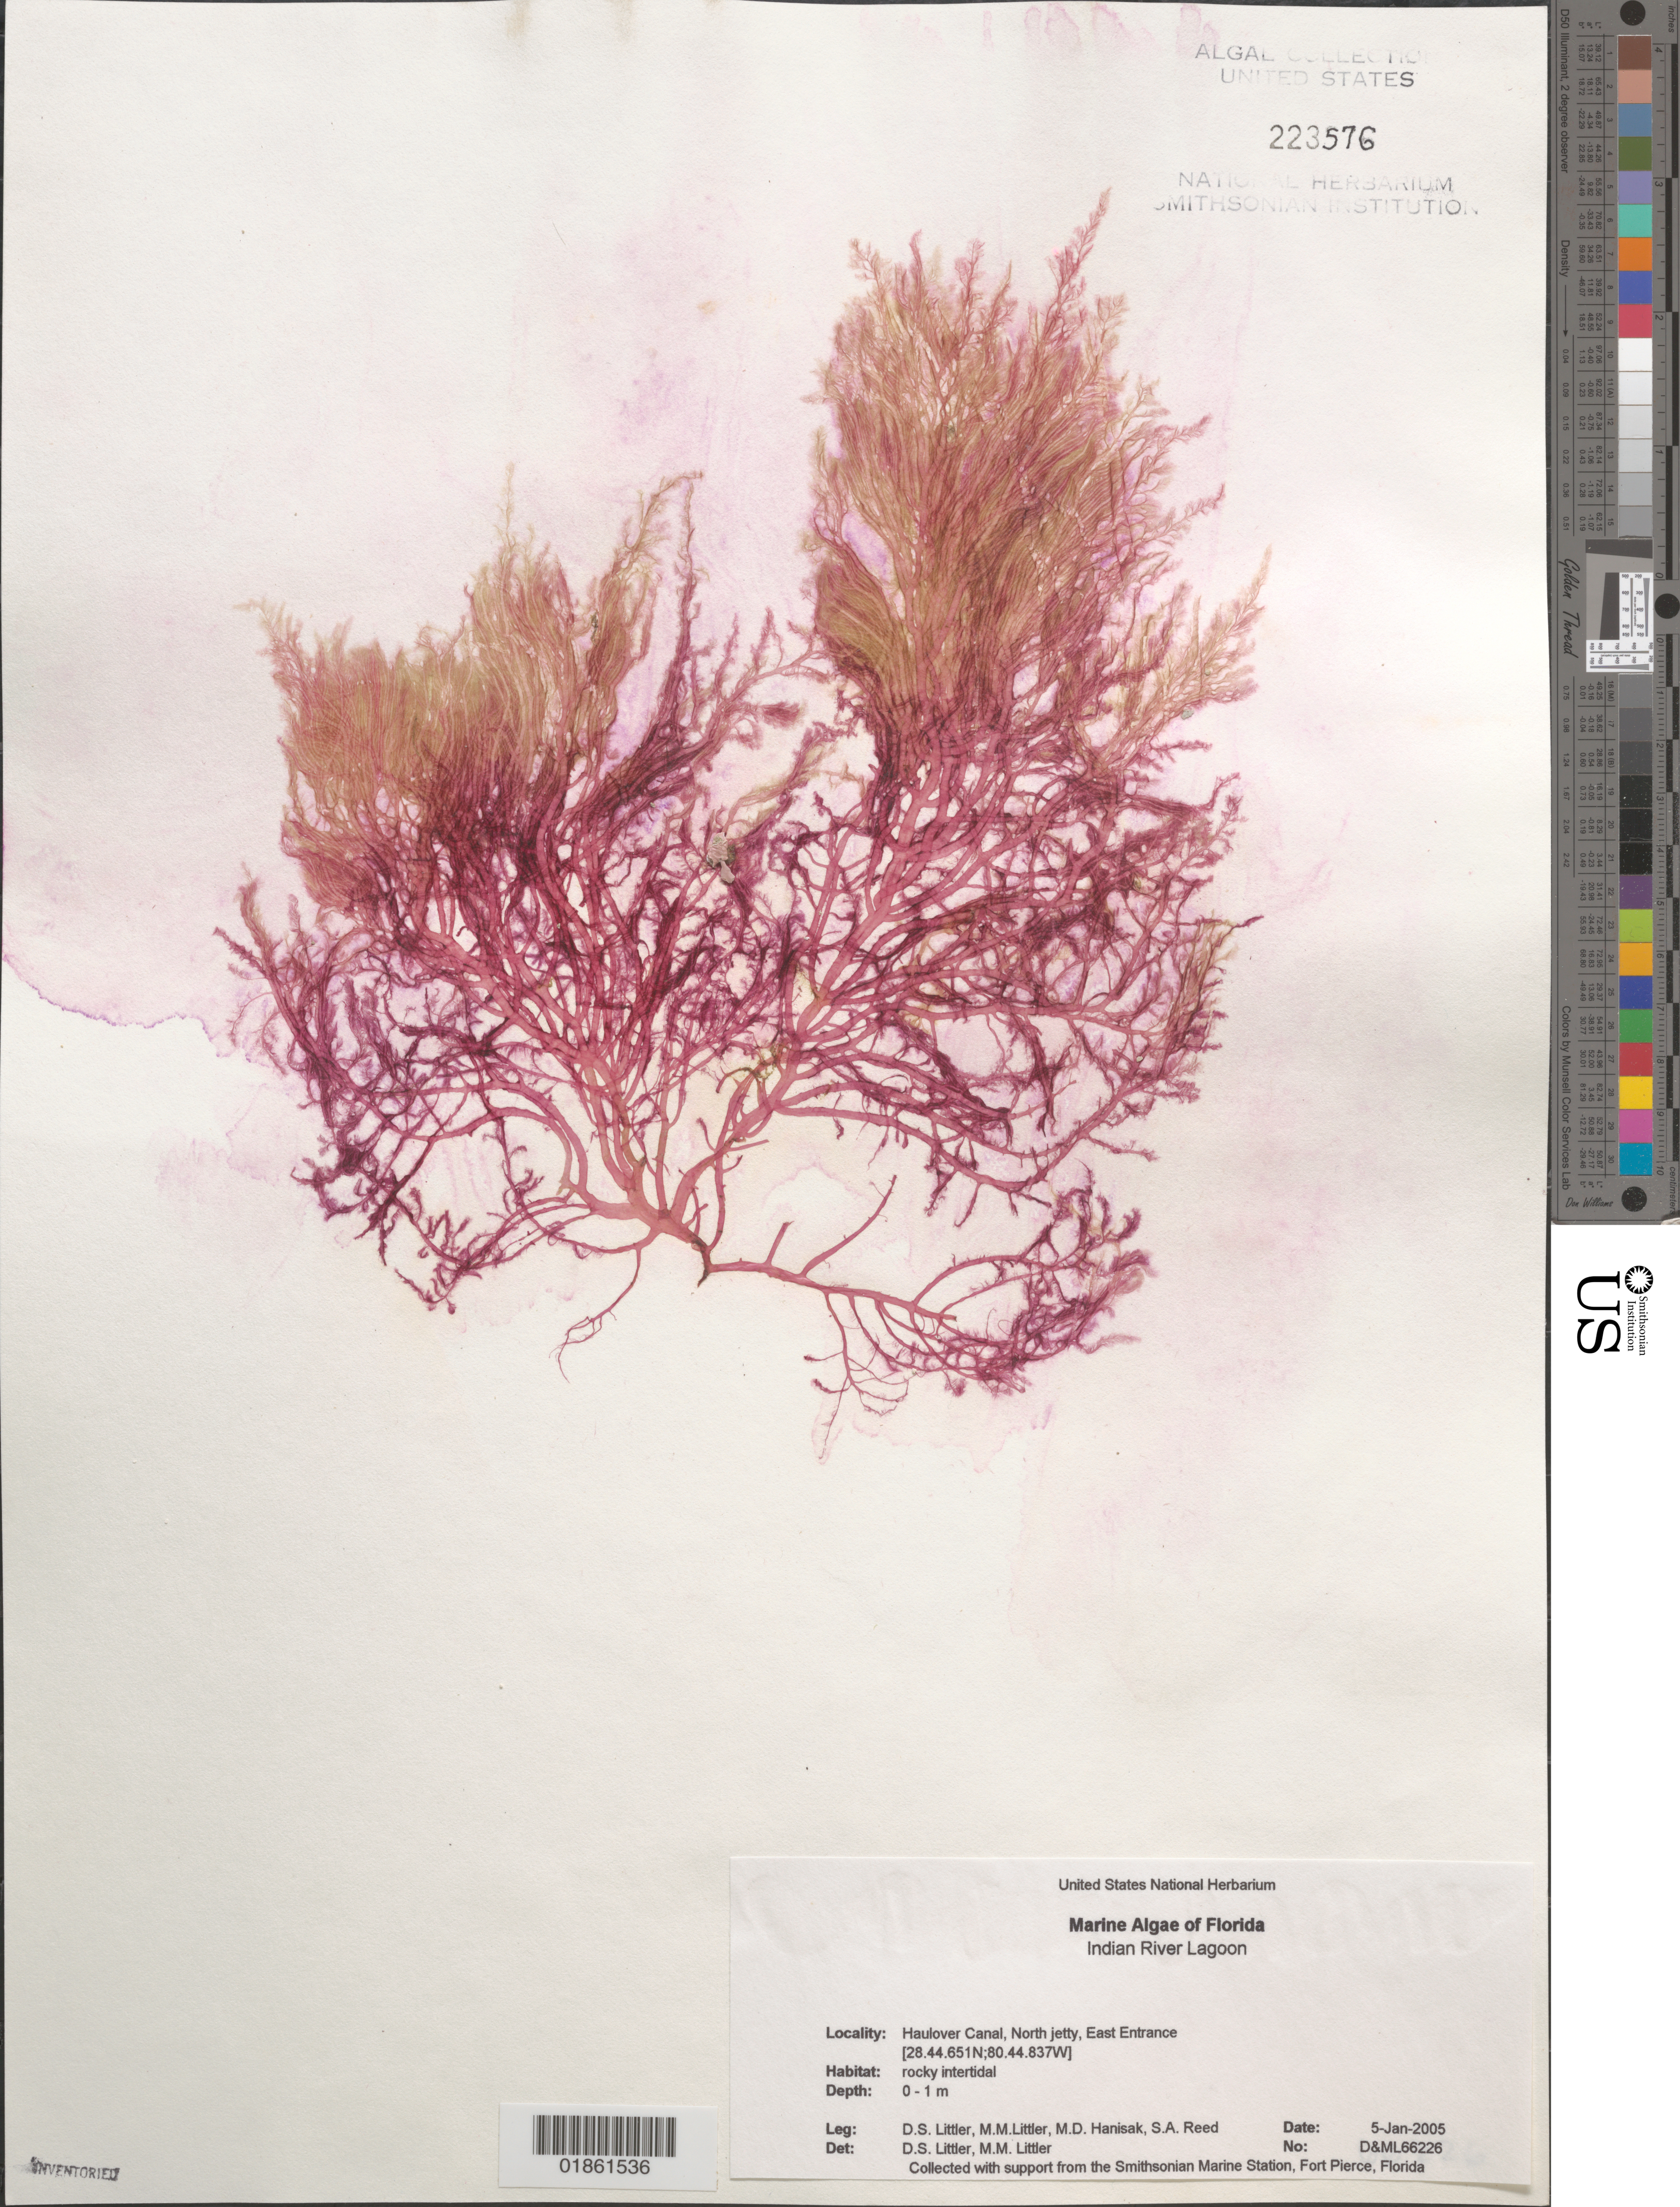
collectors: D. S. Littler, M. Hanisak & S. Reed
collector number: D&ML66226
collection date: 2005-01-05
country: United States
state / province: Florida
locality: Indian River Lagoon. Haulover Canal, North jetty, East Entrance.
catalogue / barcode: US 223576